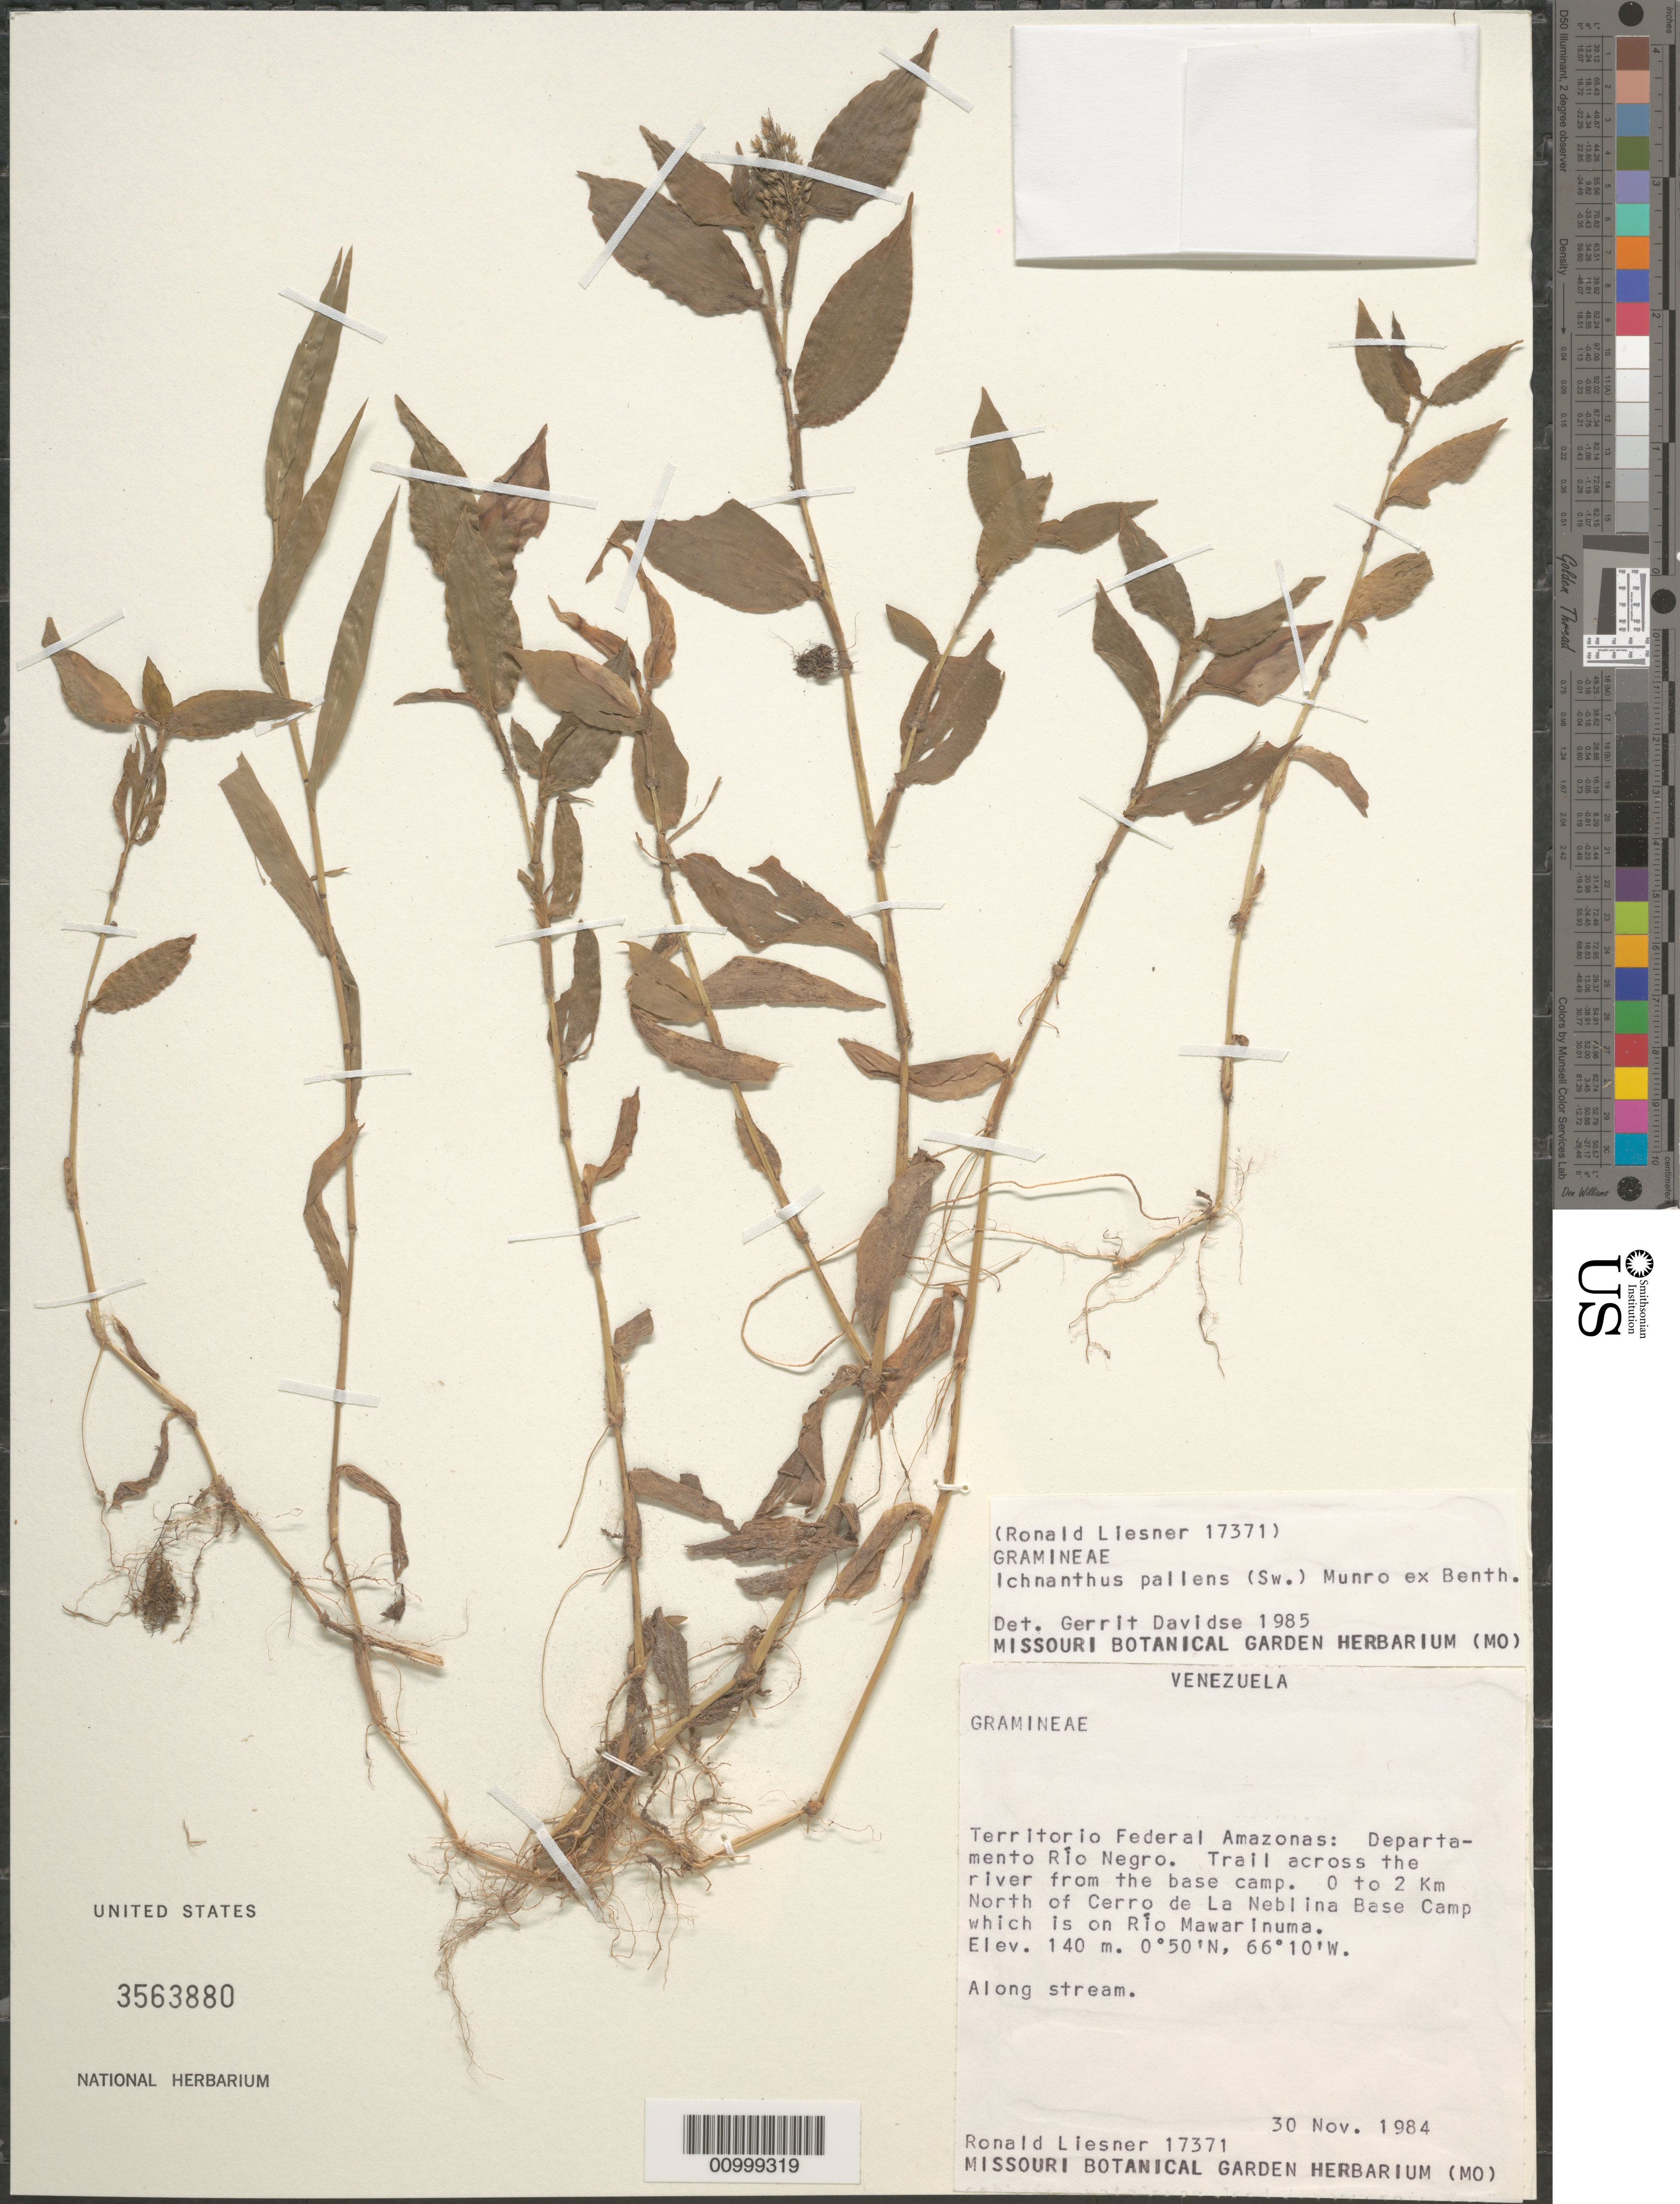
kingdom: Plantae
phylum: Tracheophyta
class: Liliopsida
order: Poales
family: Poaceae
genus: Ichnanthus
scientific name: Ichnanthus pallens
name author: (Sw.) Munro ex Benth.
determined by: Davidse, Gerrit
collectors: R. L. Liesner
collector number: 17371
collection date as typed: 30-Nov-84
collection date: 1984-11-30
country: Venezuela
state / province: Amazonas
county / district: Río Negro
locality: Trail across the river from the base camp. 0-2 km north of Cerro de la Neblina Base Camp on Rio Mawarinuma.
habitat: A long stream.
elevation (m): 140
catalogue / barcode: US 3563880